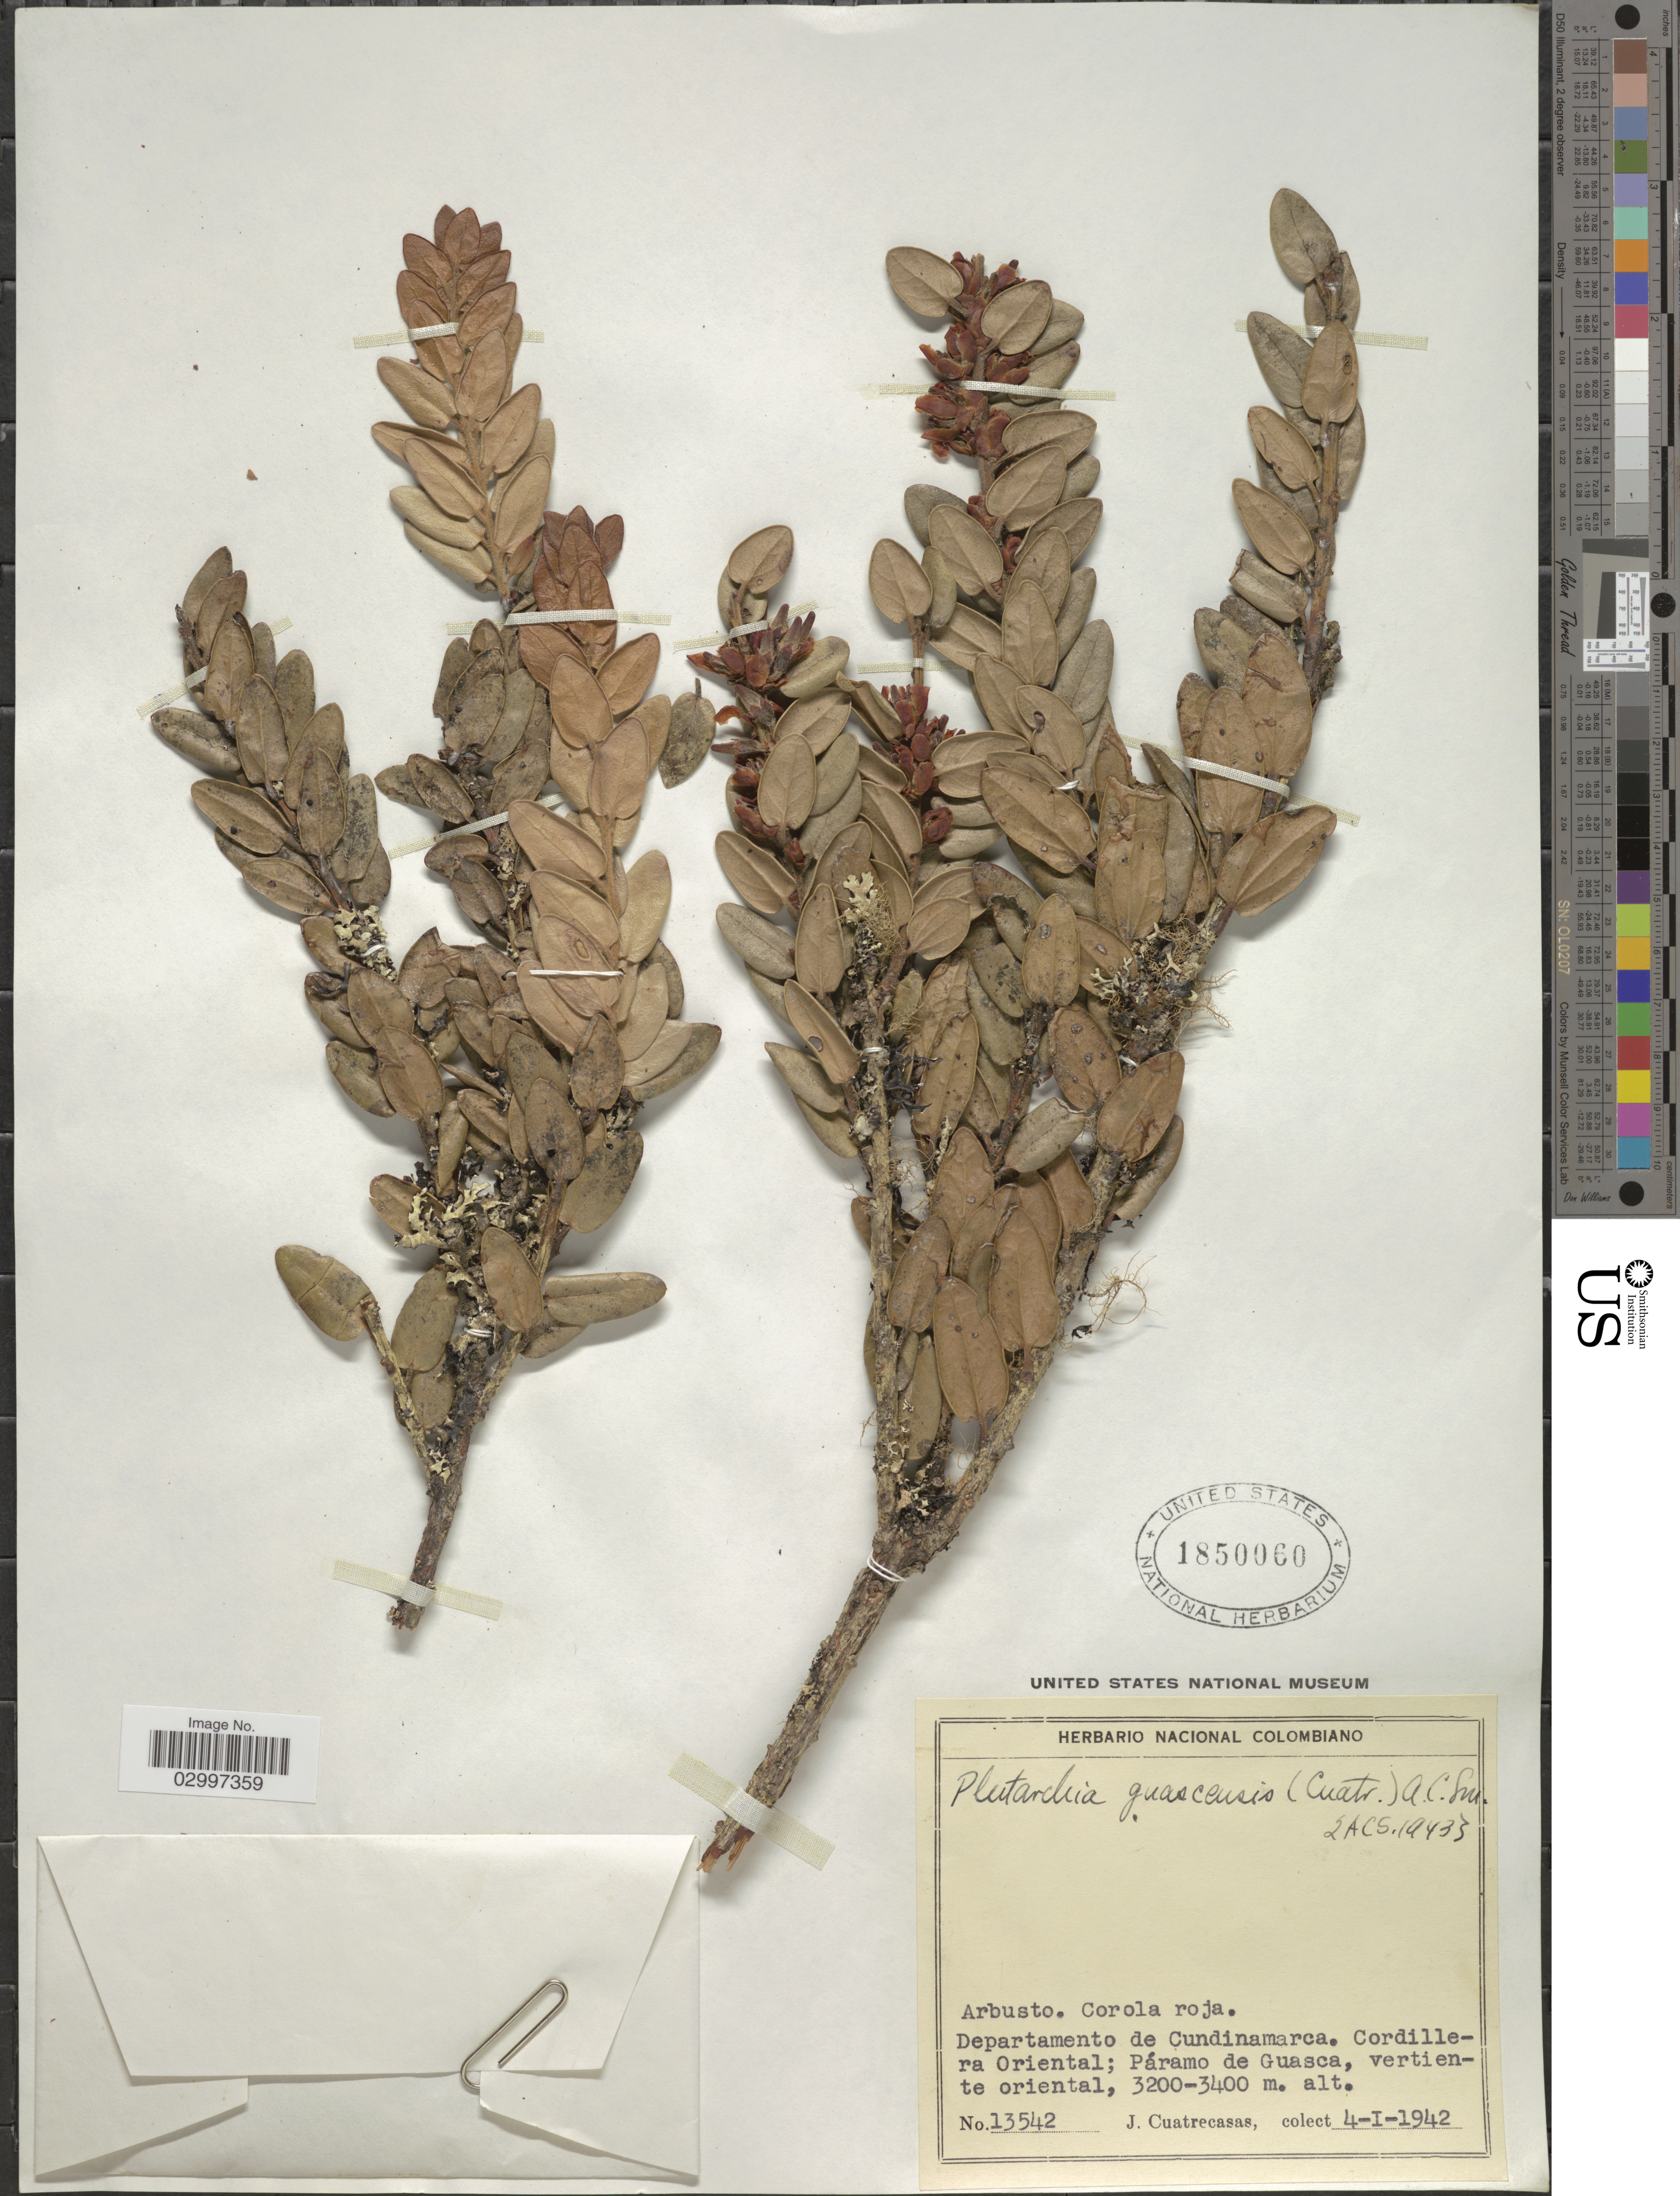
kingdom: Plantae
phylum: Tracheophyta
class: Magnoliopsida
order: Ericales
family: Ericaceae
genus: Plutarchia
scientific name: Plutarchia guascensis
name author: (Cuatrec.) A.C. Sm.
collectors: J. Cuatrecasas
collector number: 13542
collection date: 1942-01-04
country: Colombia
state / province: Cundinamarca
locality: Departamento de Cundinamarca, Cordillera Oriental, Páramo de Guasca, vertiente oriental.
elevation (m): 3200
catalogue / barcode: US 1850060